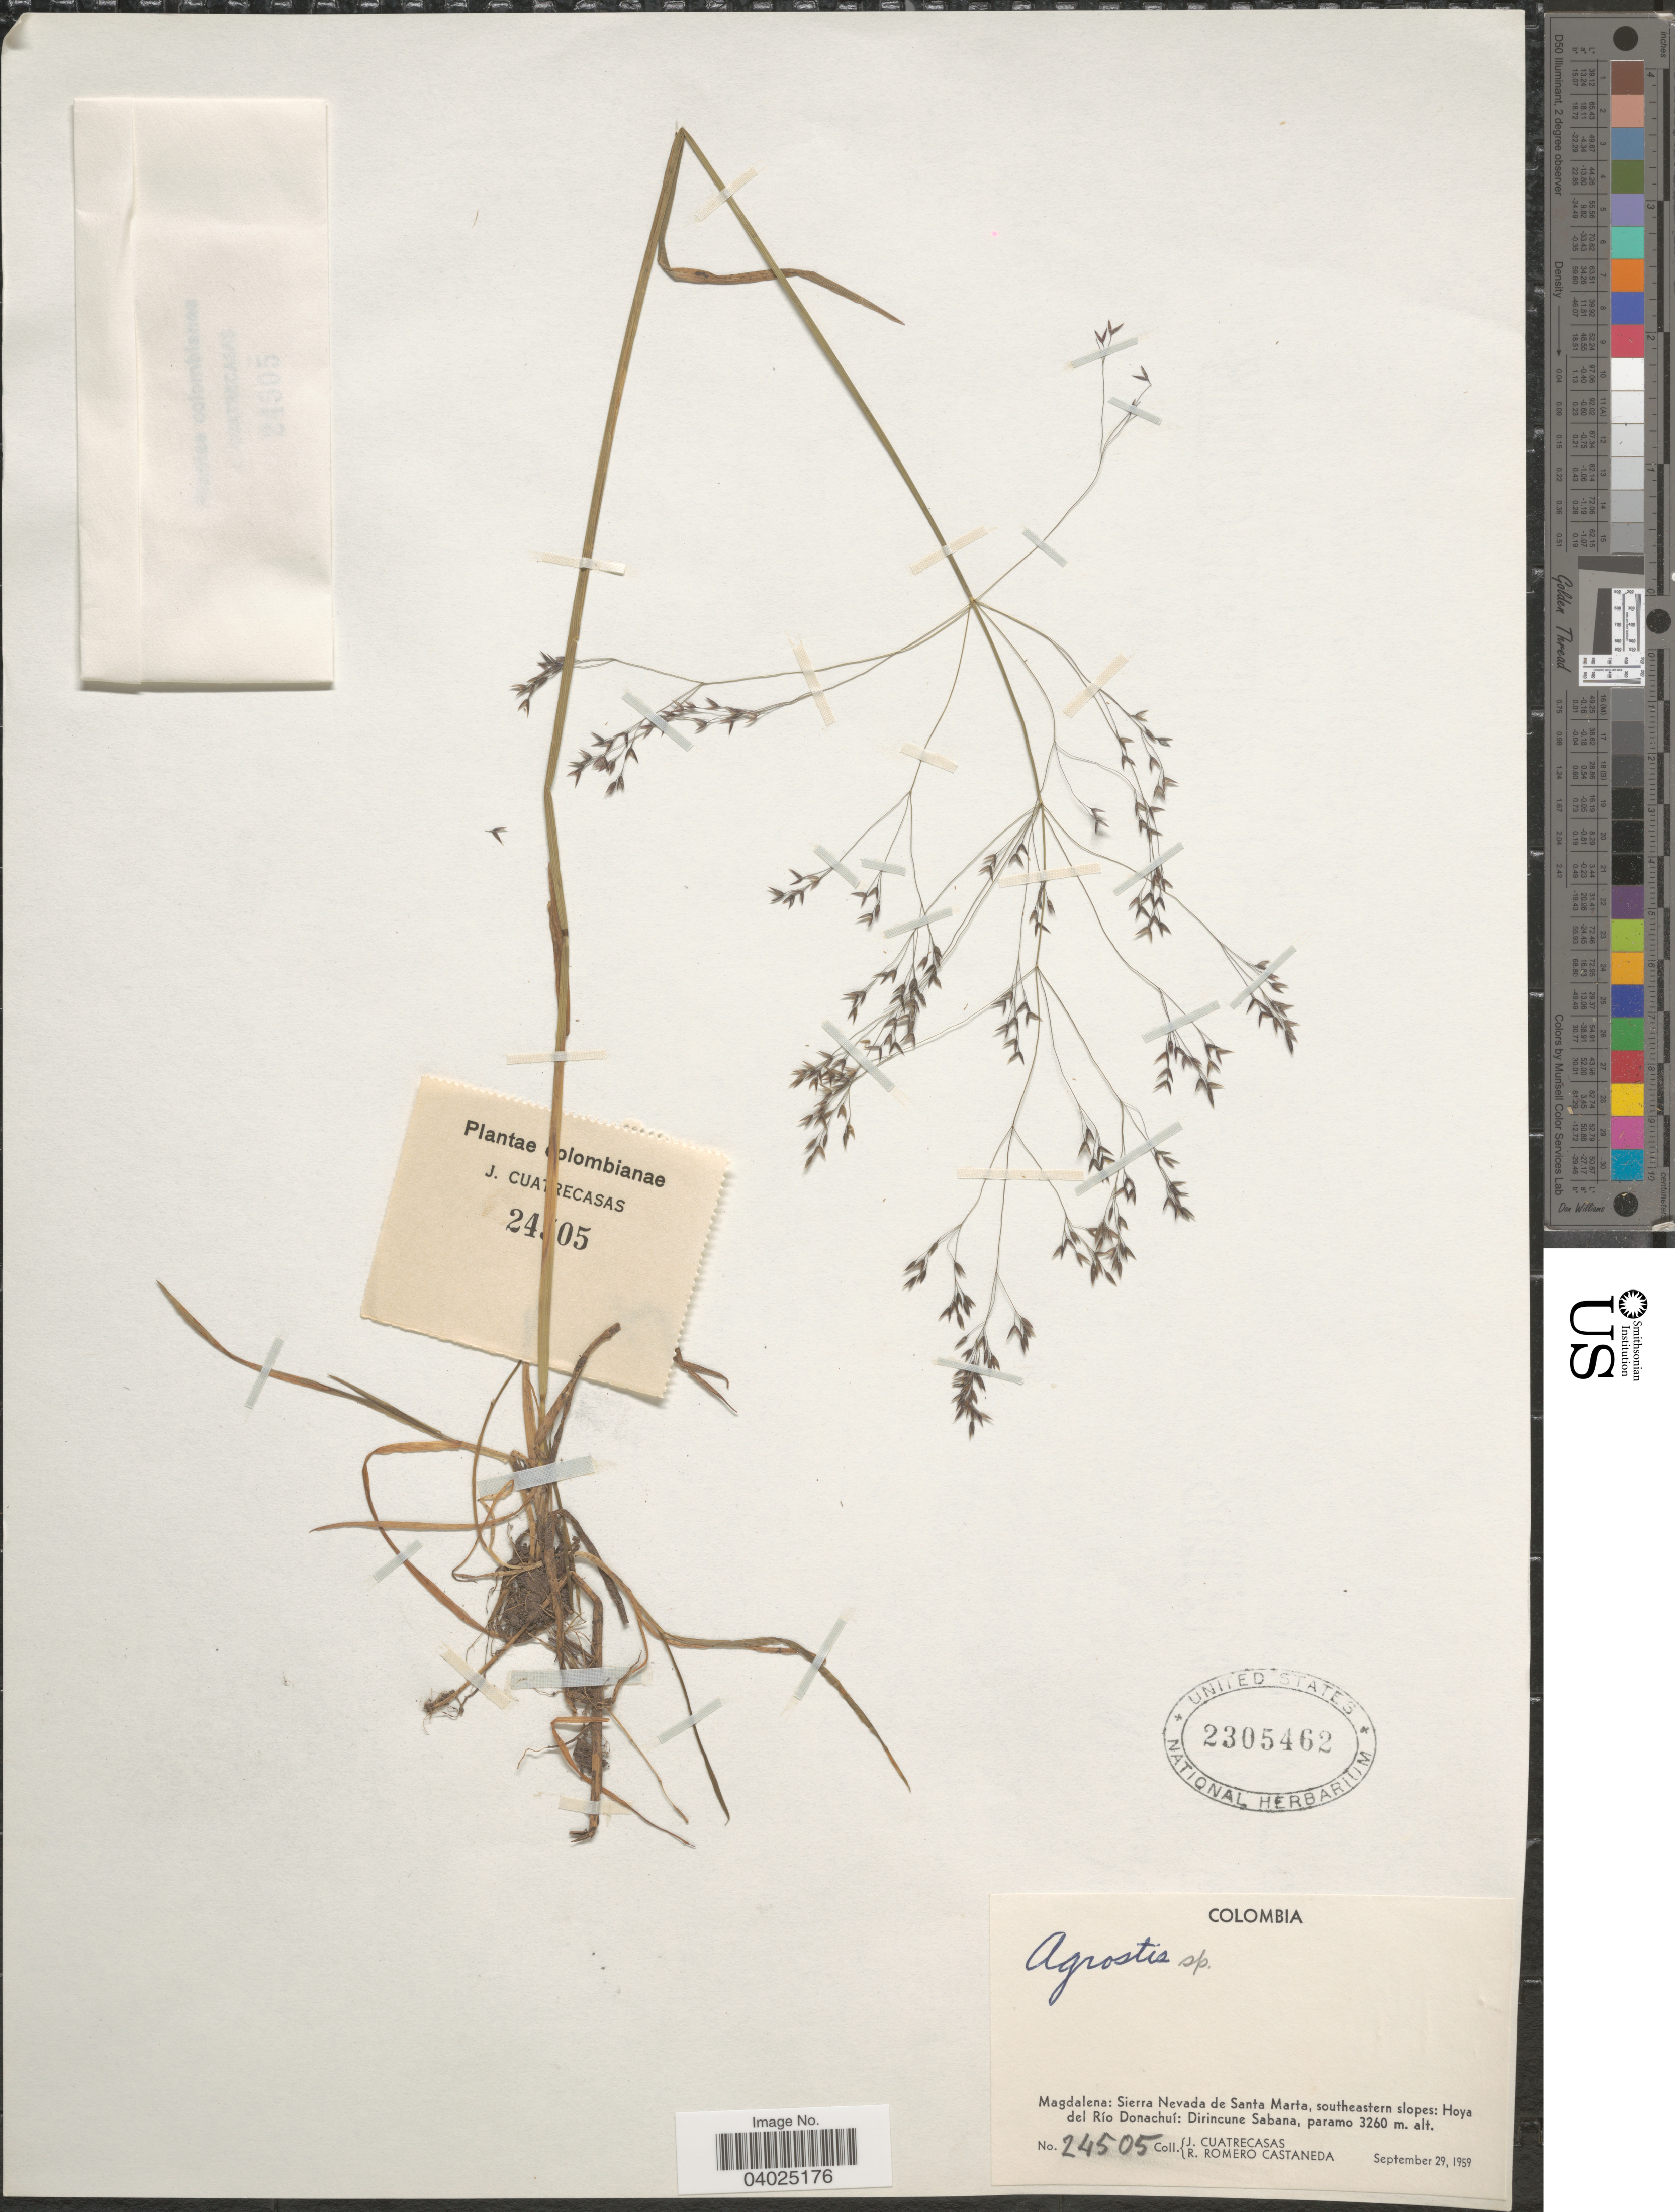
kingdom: Plantae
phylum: Tracheophyta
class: Liliopsida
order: Poales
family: Poaceae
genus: Agrostis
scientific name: Agrostis sp.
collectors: J. Cuatrecasas & R. Romero Castañeda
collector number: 24505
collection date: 1959-09-29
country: Colombia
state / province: Magdalena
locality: Sierra Nevada de Santa Marta, southeastern slopes: Hoya del Río Donachuí: Dirincune Sabana, paramo.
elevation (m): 3260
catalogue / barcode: US 2305462